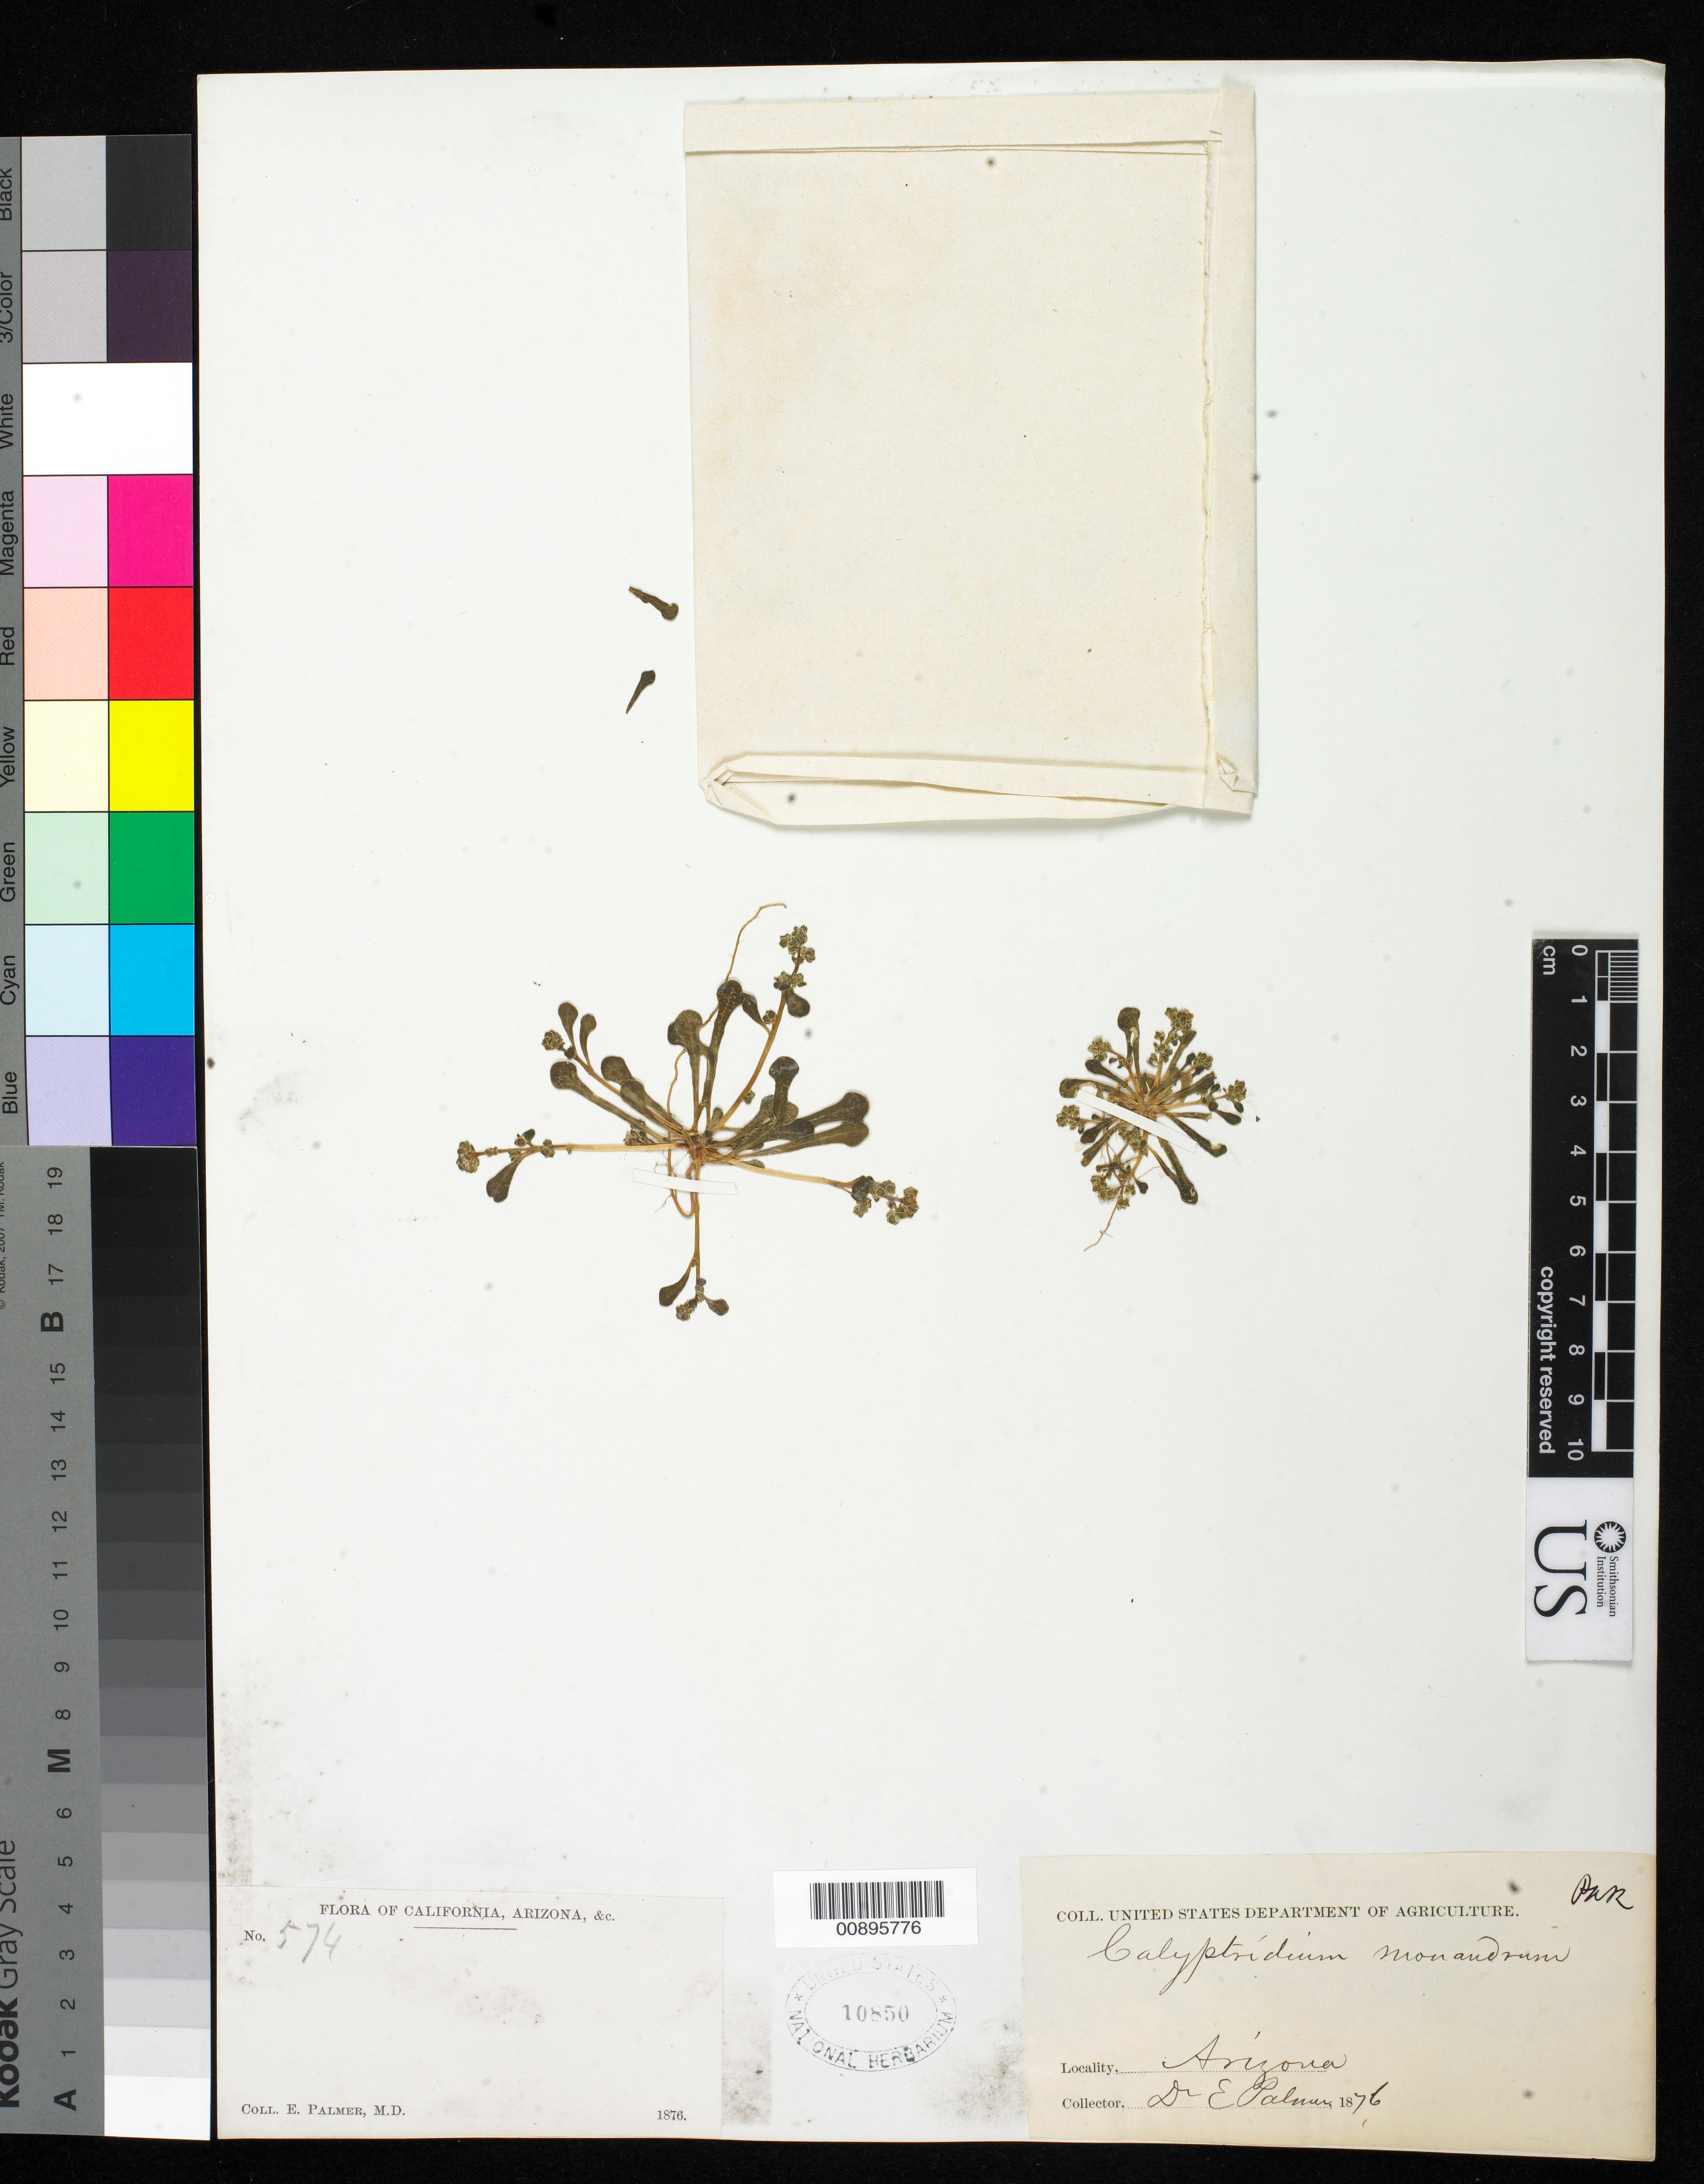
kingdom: Plantae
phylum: Tracheophyta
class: Magnoliopsida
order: Caryophyllales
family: Montiaceae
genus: Calyptridium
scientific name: Calyptridium monandrum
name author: (Nutt.) Nutt.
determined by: Rydberg, P. A.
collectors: E. Palmer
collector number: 574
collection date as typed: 1876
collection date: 1876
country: United States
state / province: Arizona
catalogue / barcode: US 10850